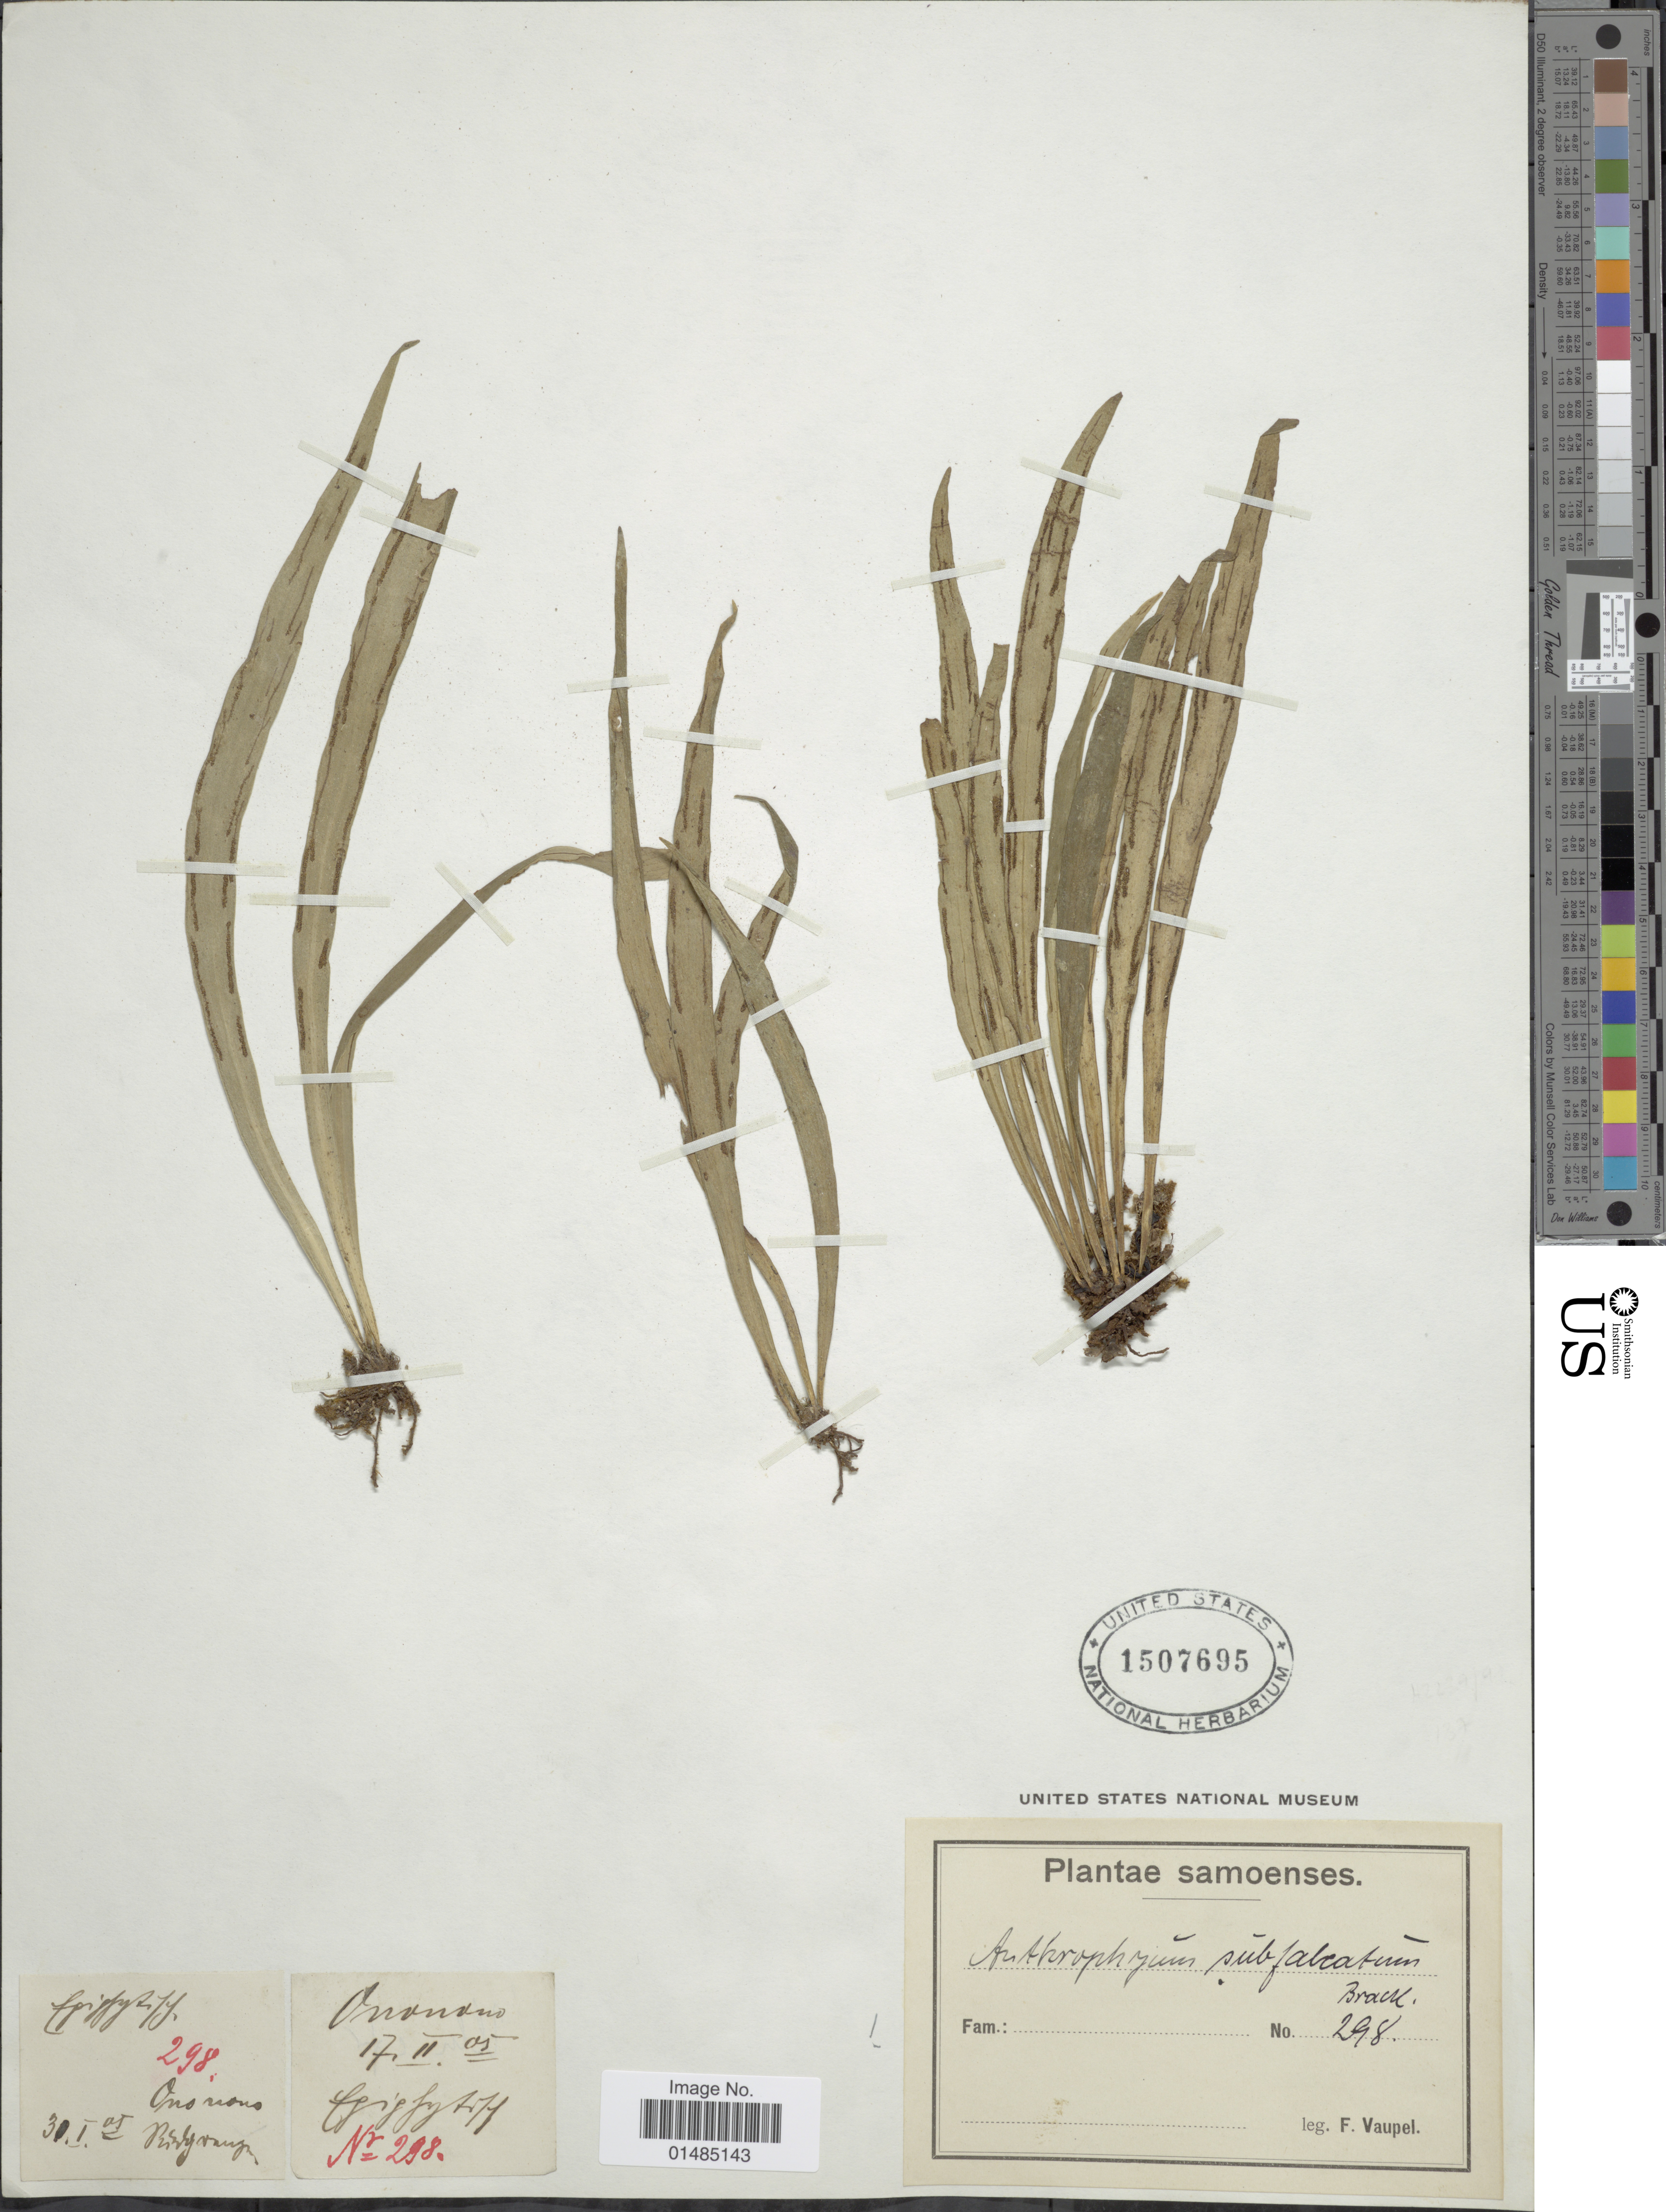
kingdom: Plantae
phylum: Tracheophyta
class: Polypodiopsida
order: Polypodiales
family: Pteridaceae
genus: Antrophyum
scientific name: Antrophyum subfalcatum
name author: Brack. in Wilkes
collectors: F. Vaupel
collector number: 298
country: Samoa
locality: Samoenses [illegible text]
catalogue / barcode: US 1507695